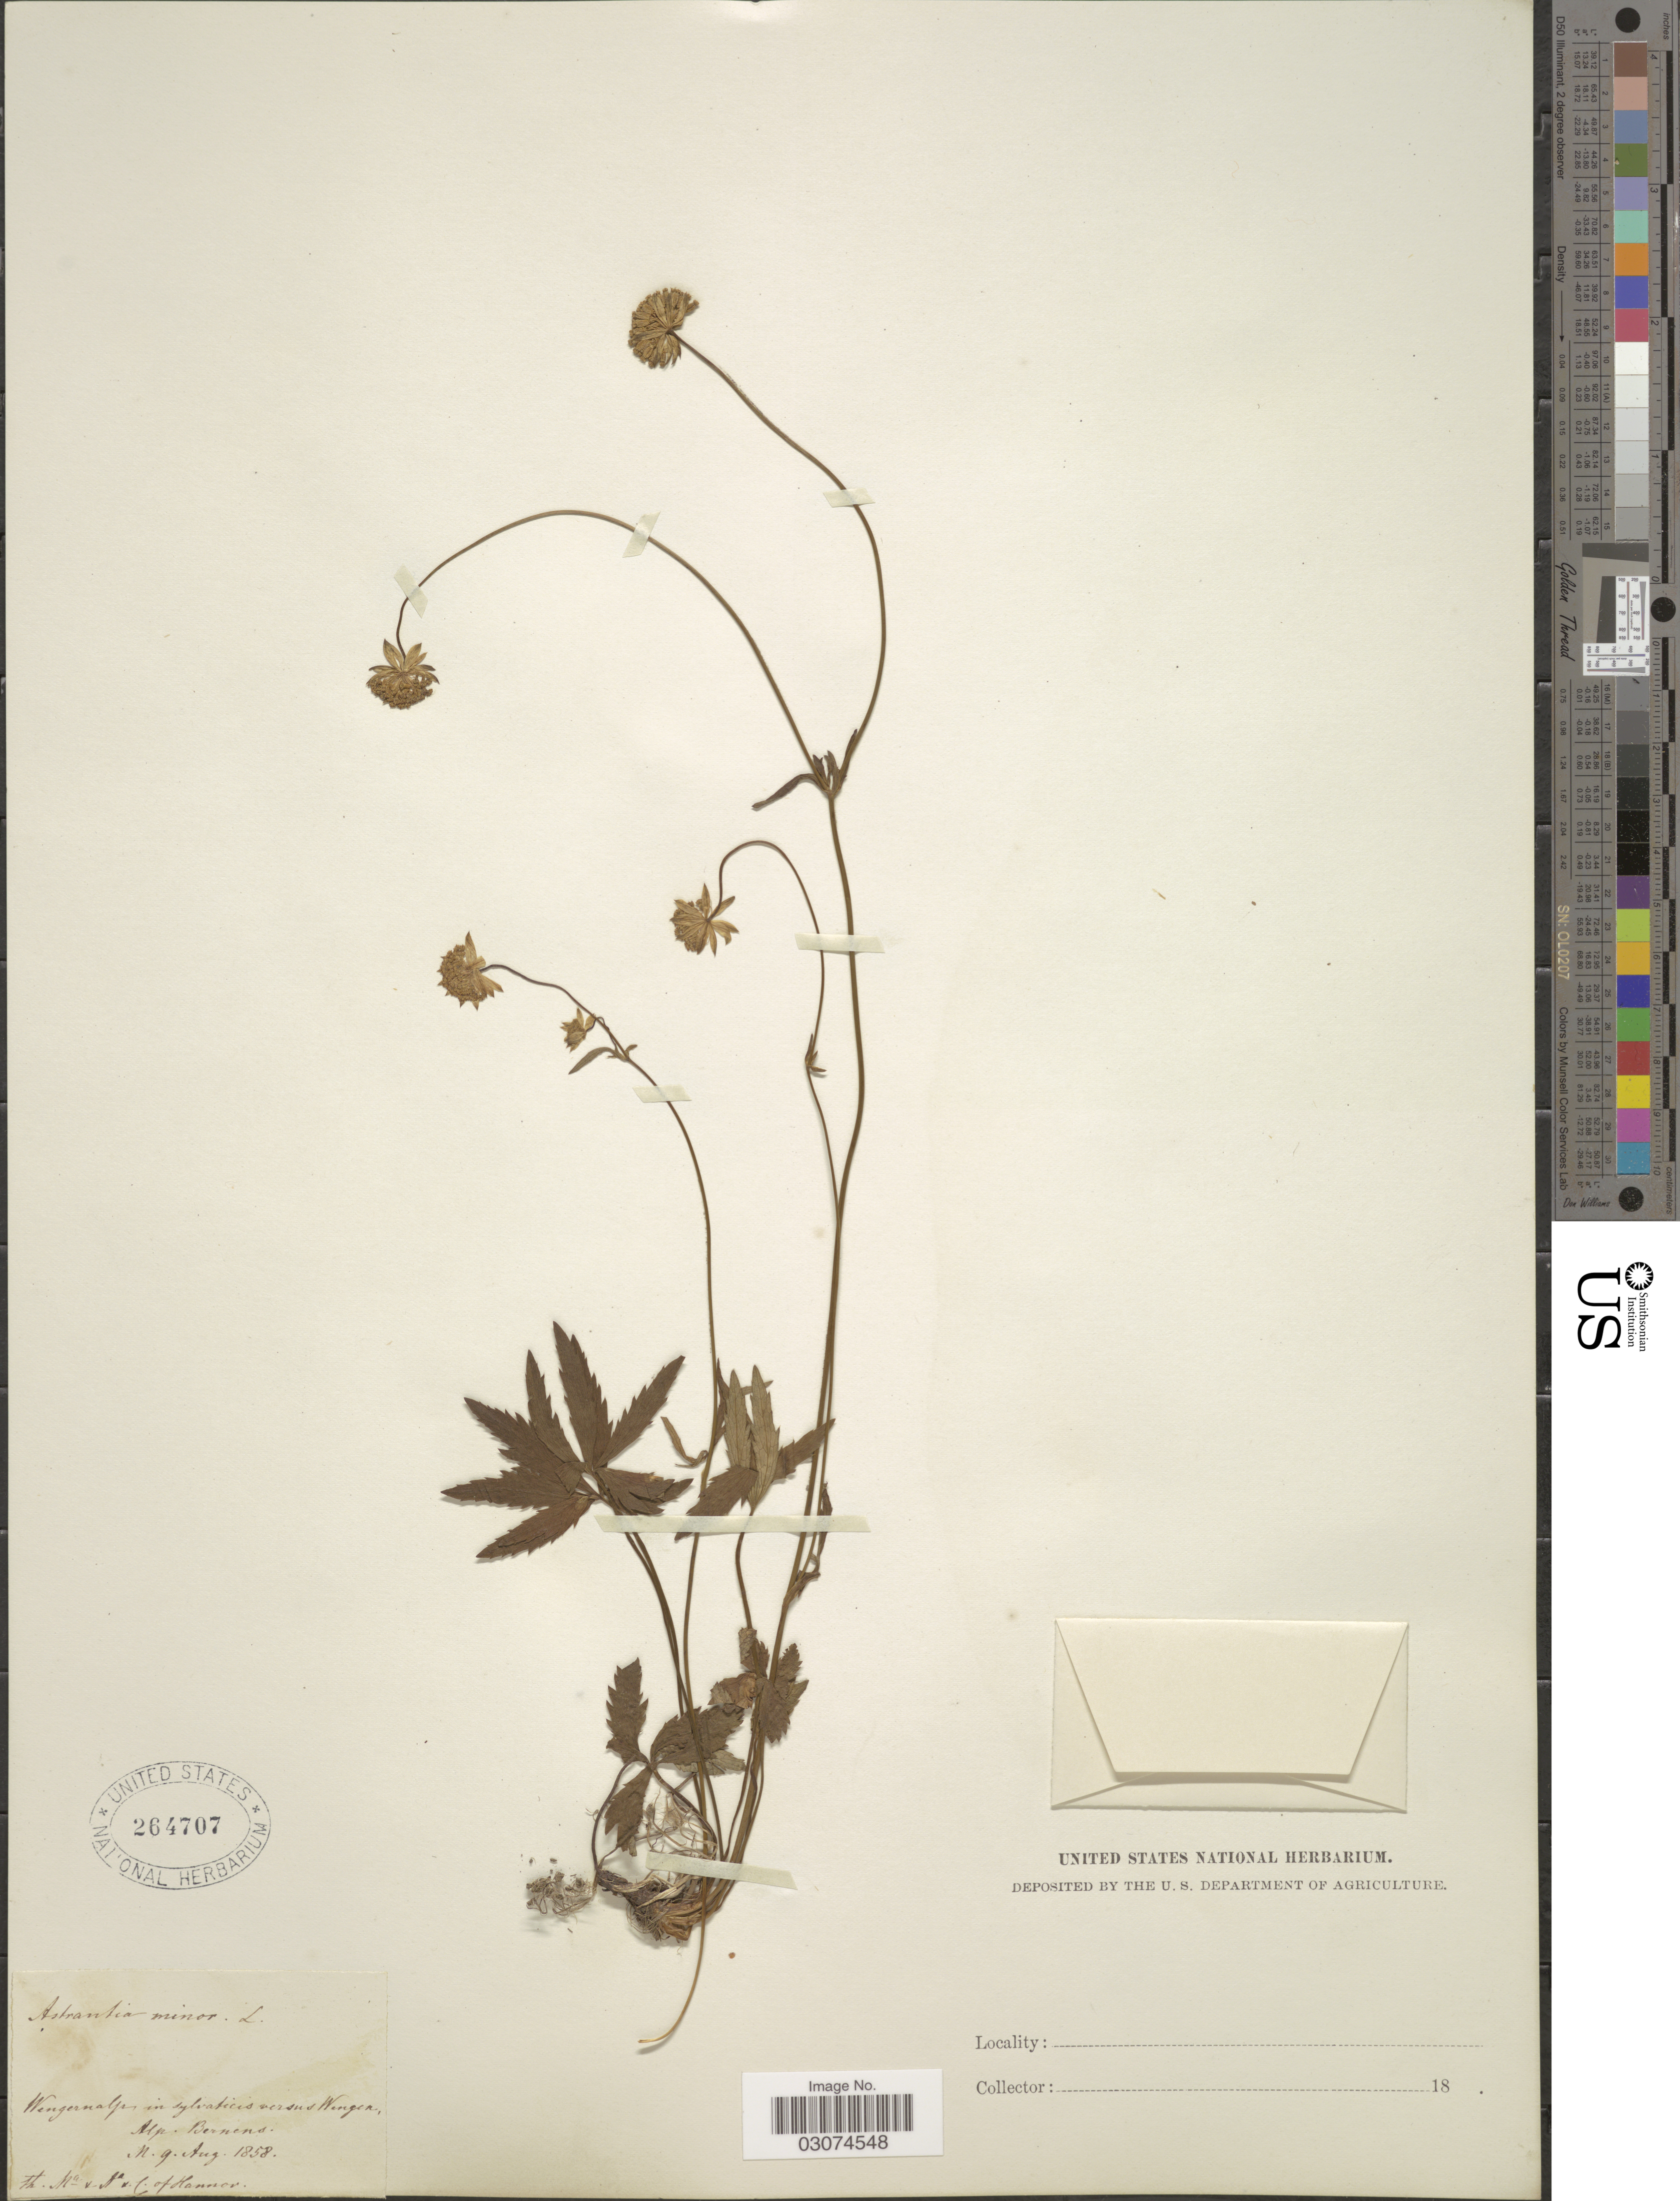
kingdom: Plantae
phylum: Tracheophyta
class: Magnoliopsida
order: Apiales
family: Apiaceae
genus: Astrantia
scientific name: Astrantia minor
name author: L.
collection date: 1858-08-09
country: Switzerland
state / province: Bern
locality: Wengernalpes in sylvaticis versus Wengen, Alp. Bernens.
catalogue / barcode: US 264707